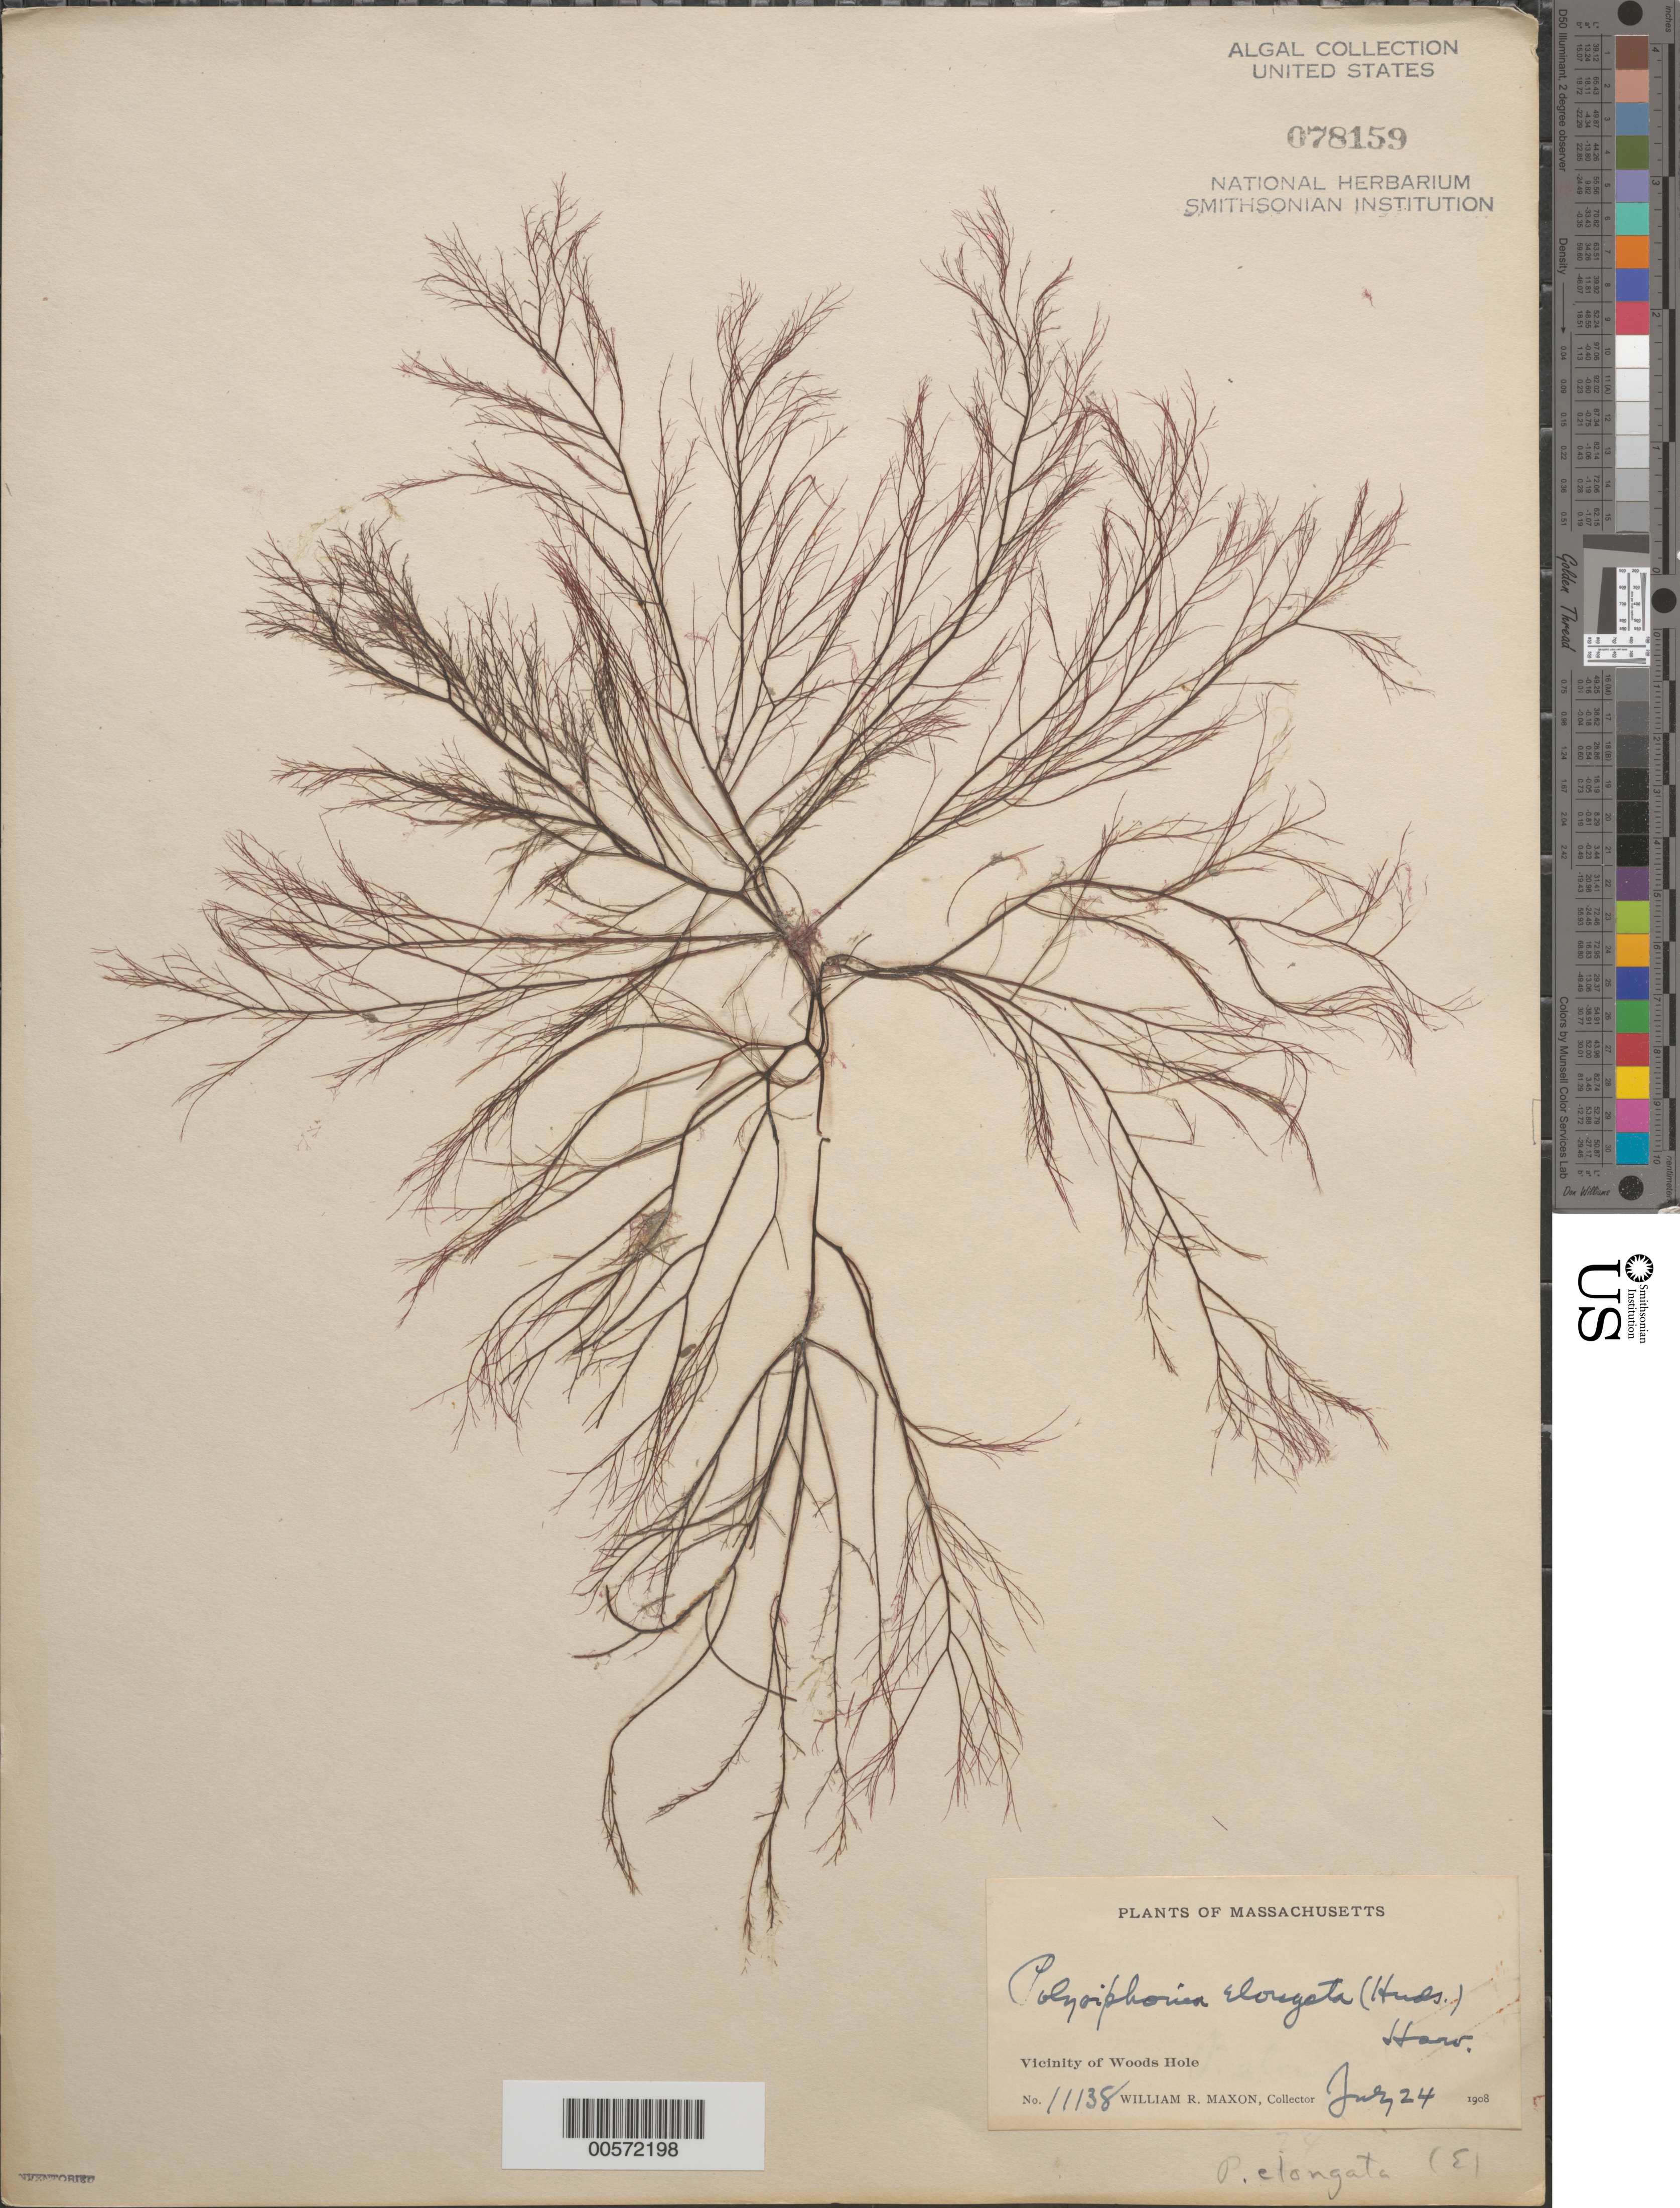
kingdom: Plantae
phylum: Rhodophyta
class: Florideophyceae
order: Ceramiales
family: Rhodomelaceae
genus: Carradoriella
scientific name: Carradoriella elongata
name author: (Hudson) Savoie & G.W. Saunders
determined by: Algae name updating Project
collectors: W. R. Maxon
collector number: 11138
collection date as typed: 24 Jul 1908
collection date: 1908-07-24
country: United States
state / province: Massachusetts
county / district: Barnstable County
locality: Woods Hole area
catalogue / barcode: US 78159